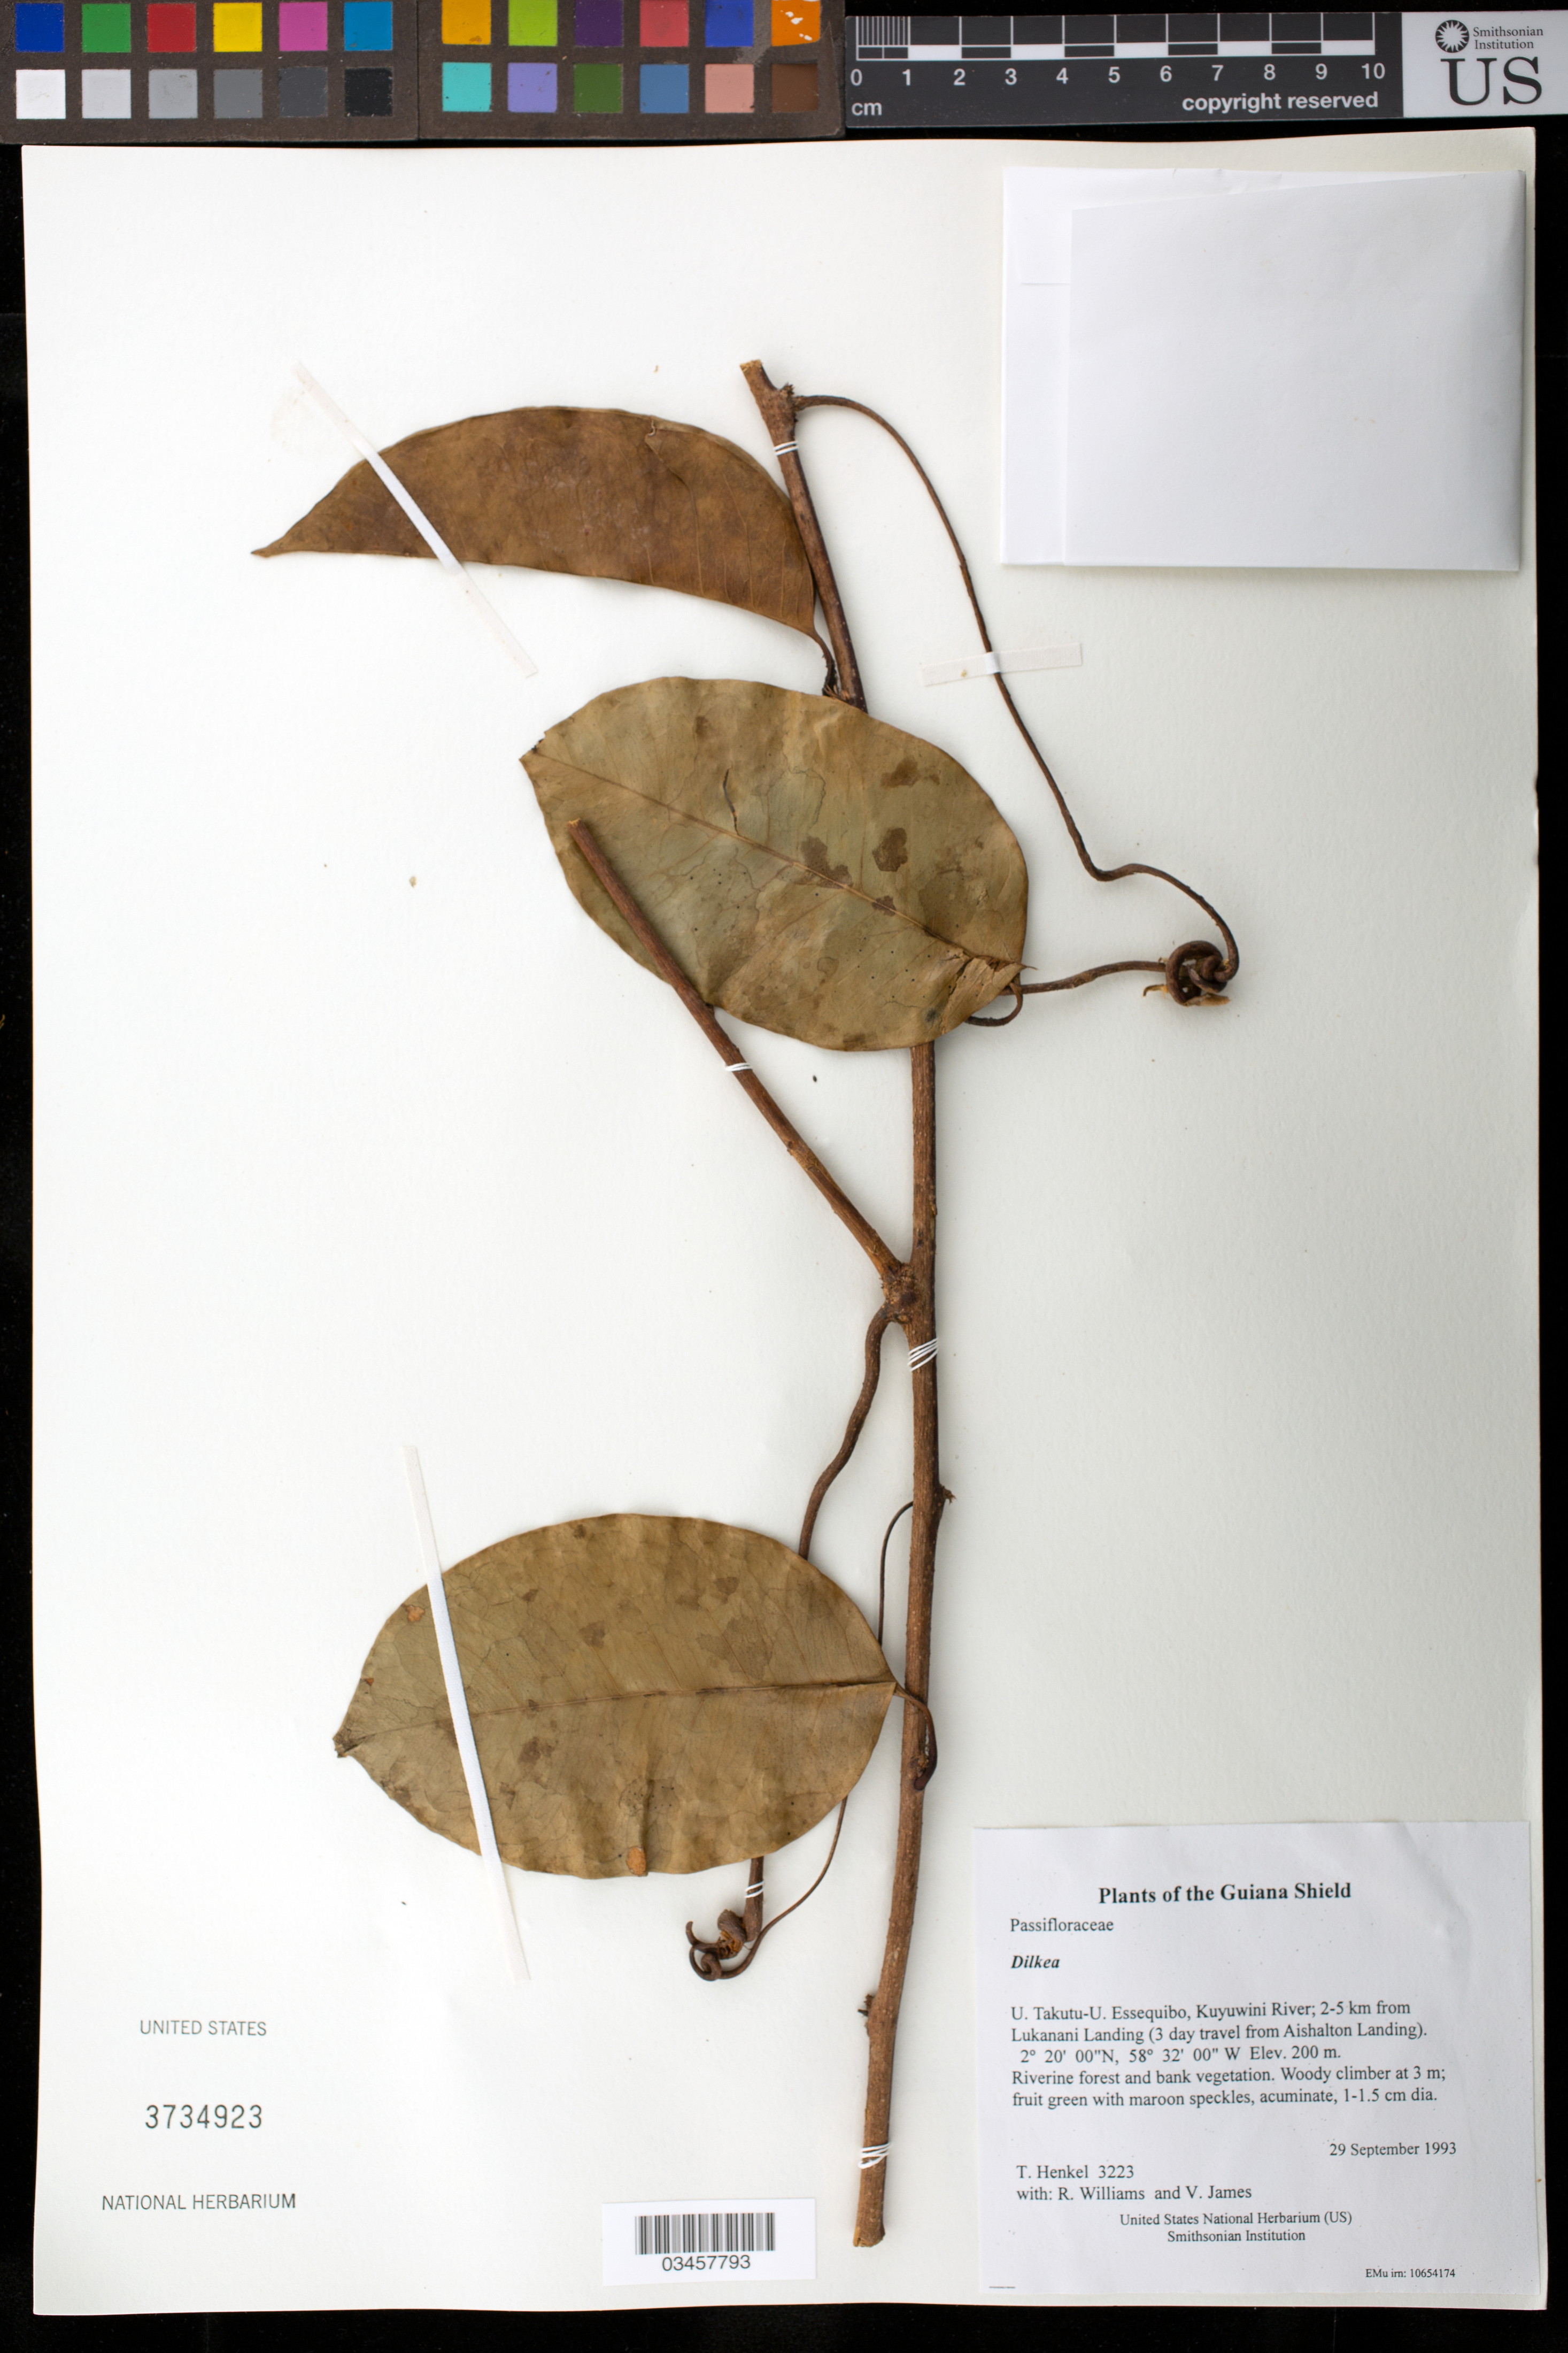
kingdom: Plantae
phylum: Tracheophyta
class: Magnoliopsida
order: Malpighiales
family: Passifloraceae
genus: Dilkea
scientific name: Dilkea sp.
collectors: T. Henkel, R. Williams & V. James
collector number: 3223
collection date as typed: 29 September 1993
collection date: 1993-09-29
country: Guyana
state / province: U. Takutu-U. Essequibo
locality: Kuyuwini River; 2-5 km from Lukanani Landing (3 day travel from Aishalton Landing)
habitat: Riverine forest and bank vegetation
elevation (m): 200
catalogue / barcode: US 3734923